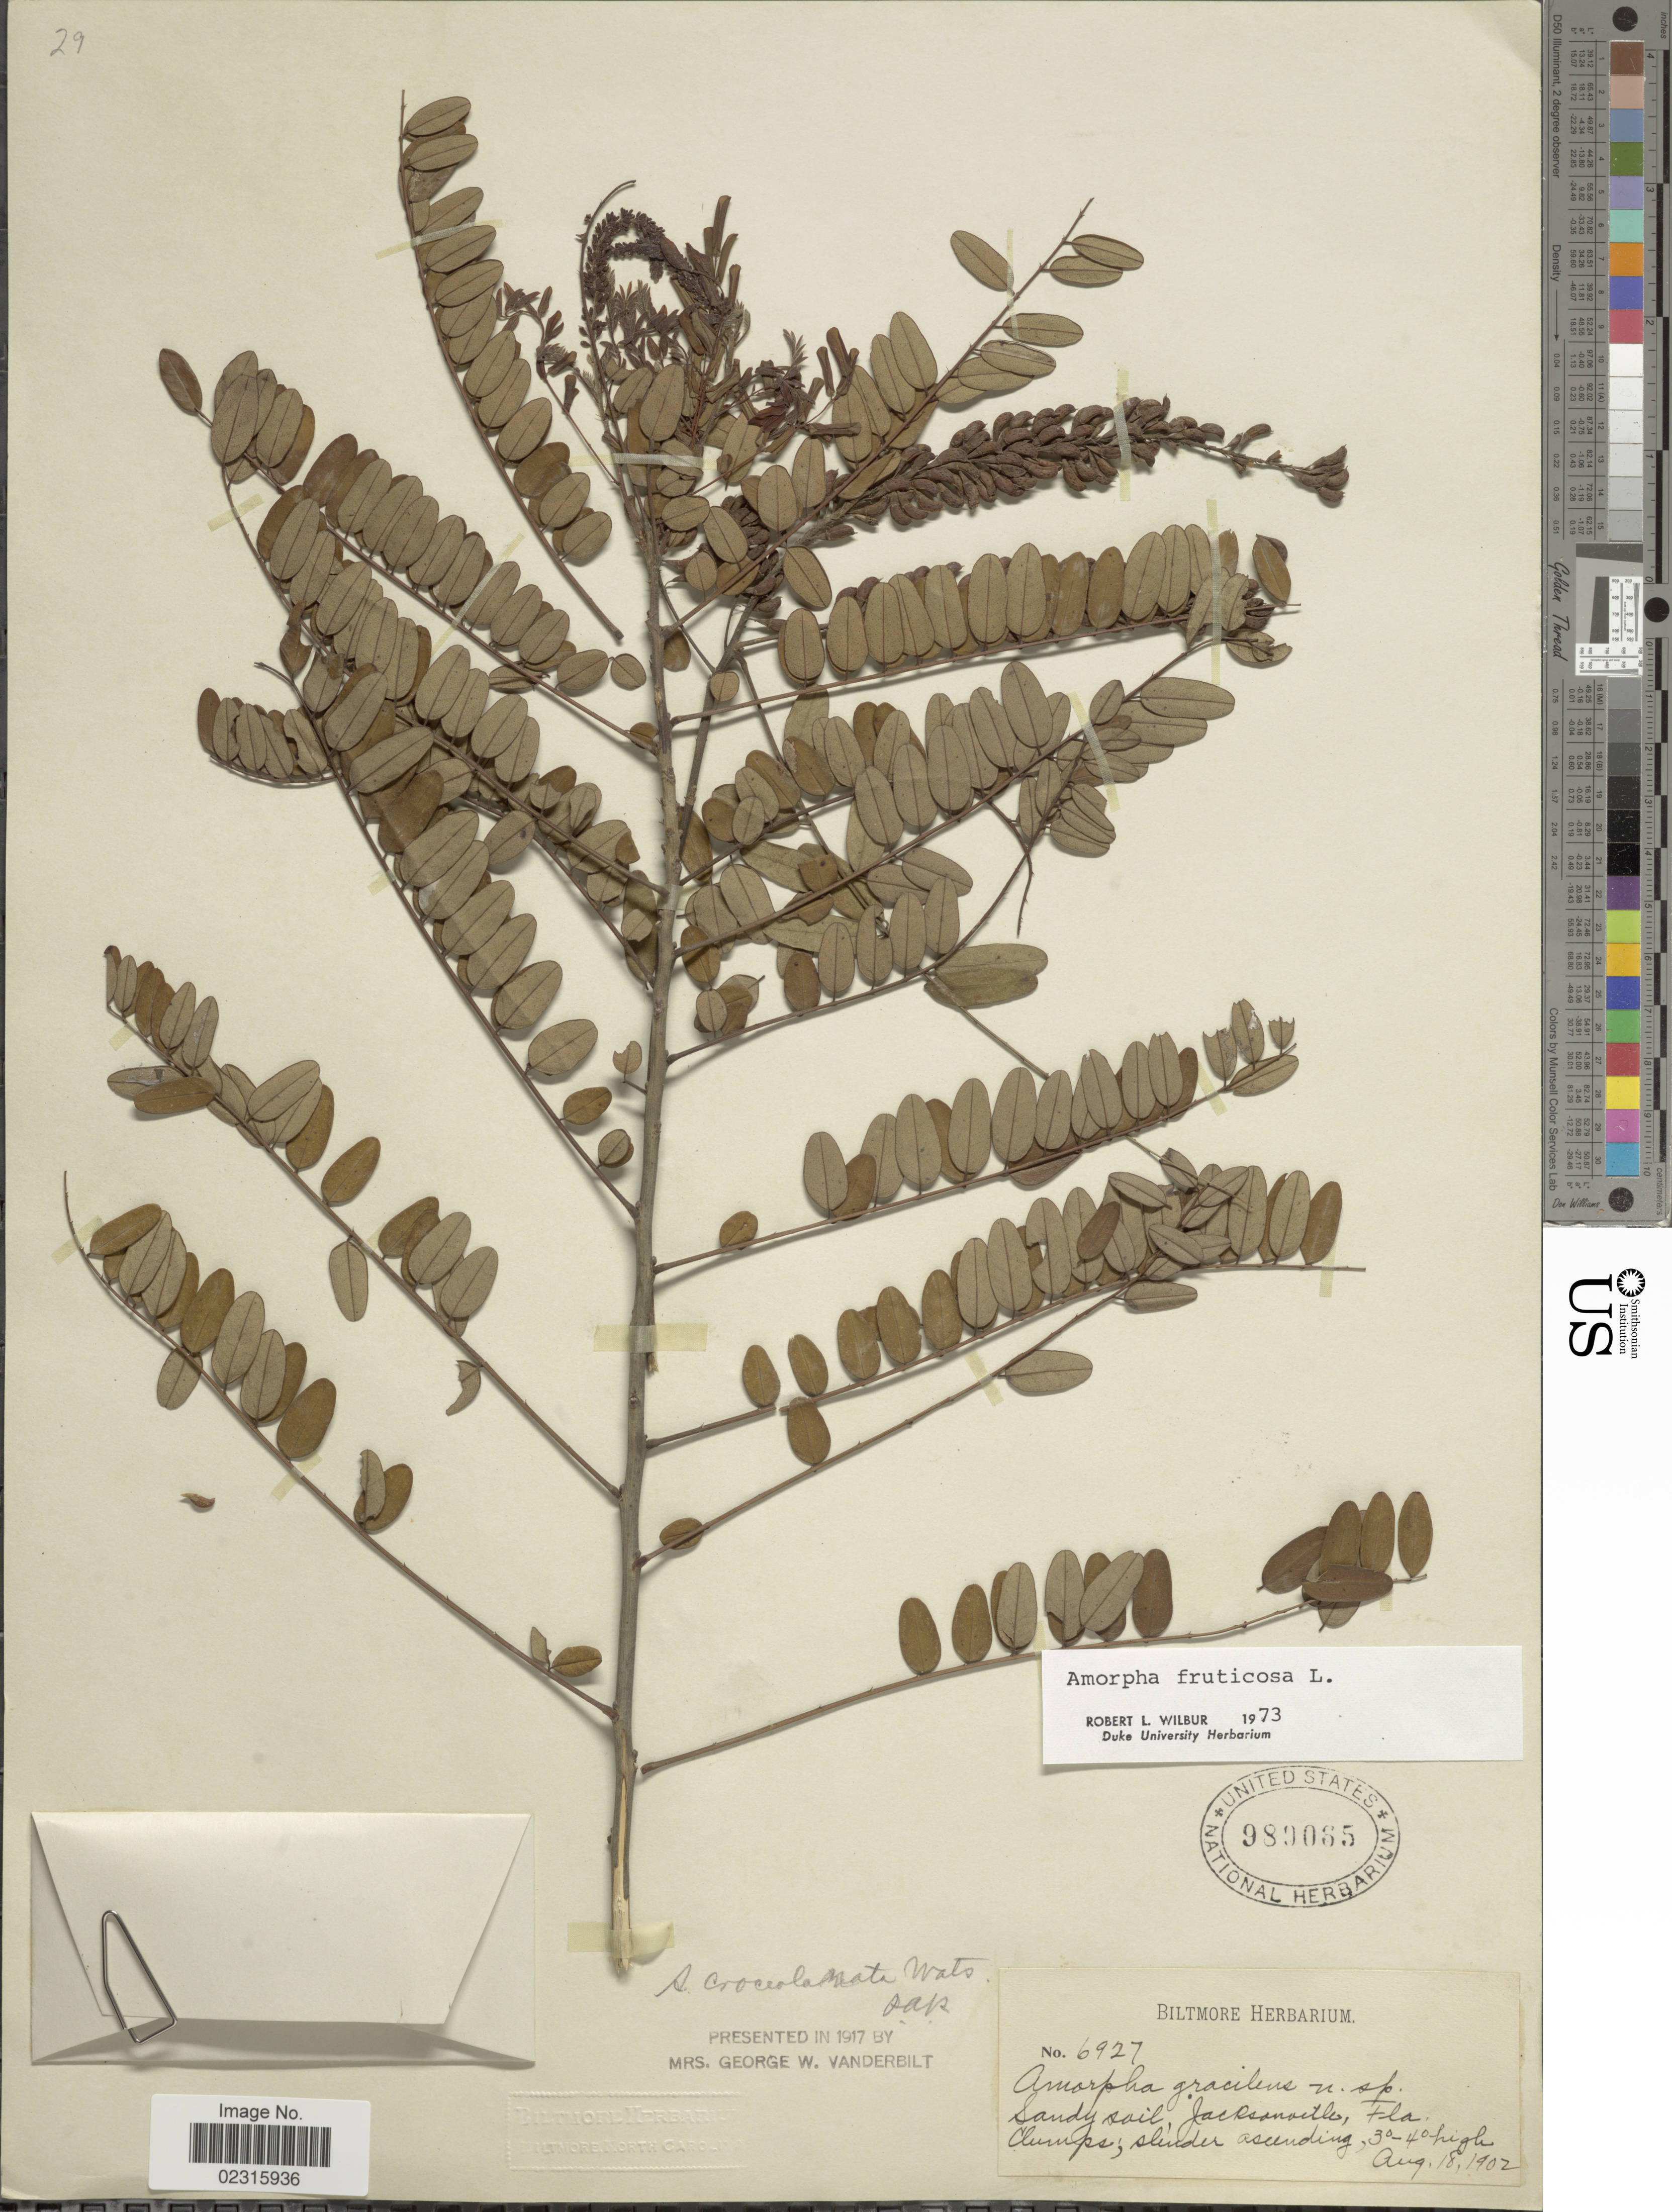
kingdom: Plantae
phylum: Tracheophyta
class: Magnoliopsida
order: Fabales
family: Fabaceae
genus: Amorpha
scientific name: Amorpha fruticosa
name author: L.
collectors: ex herb. Biltmore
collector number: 6927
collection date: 1902-08-18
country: United States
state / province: Florida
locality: Jacksonville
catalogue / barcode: US 980065